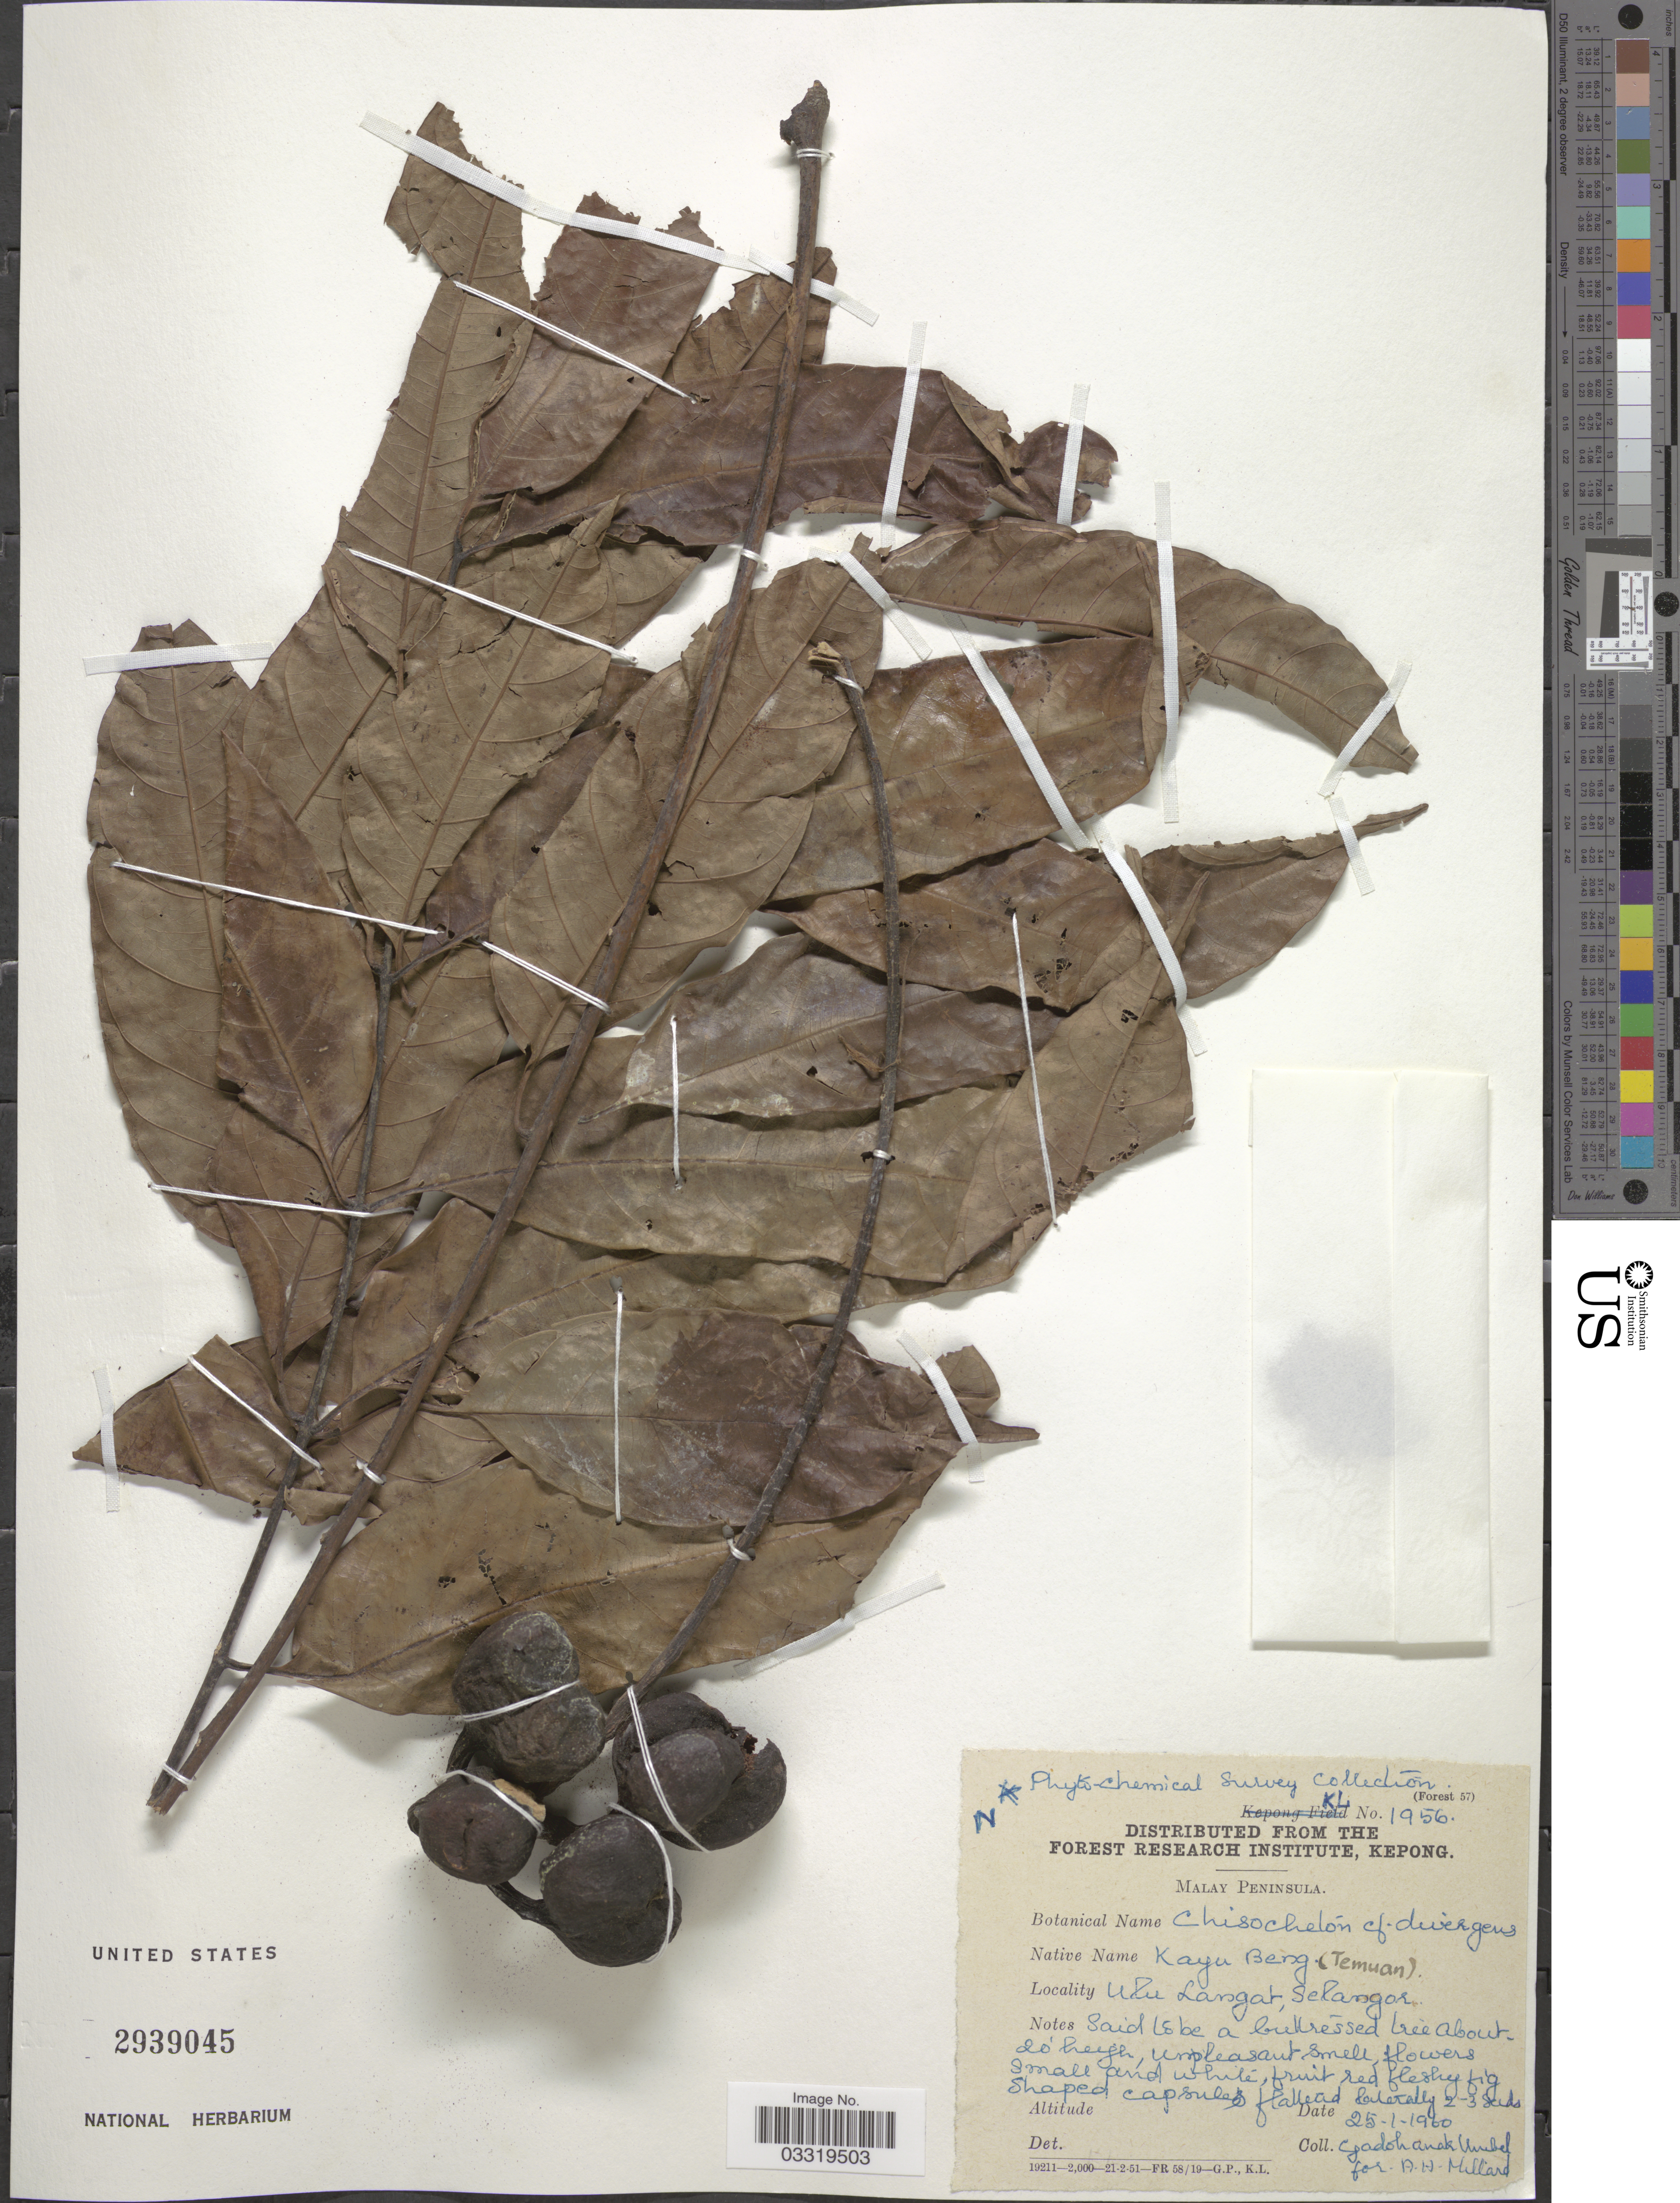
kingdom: Plantae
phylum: Tracheophyta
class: Magnoliopsida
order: Sapindales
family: Meliaceae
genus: Chisocheton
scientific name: Chisocheton patens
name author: Blume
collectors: G. Umbai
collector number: KL 1956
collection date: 1960-01-25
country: Malaysia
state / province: Selangor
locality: Malay Peninsula, Ulu Langat, Selangor.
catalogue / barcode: US 2939045